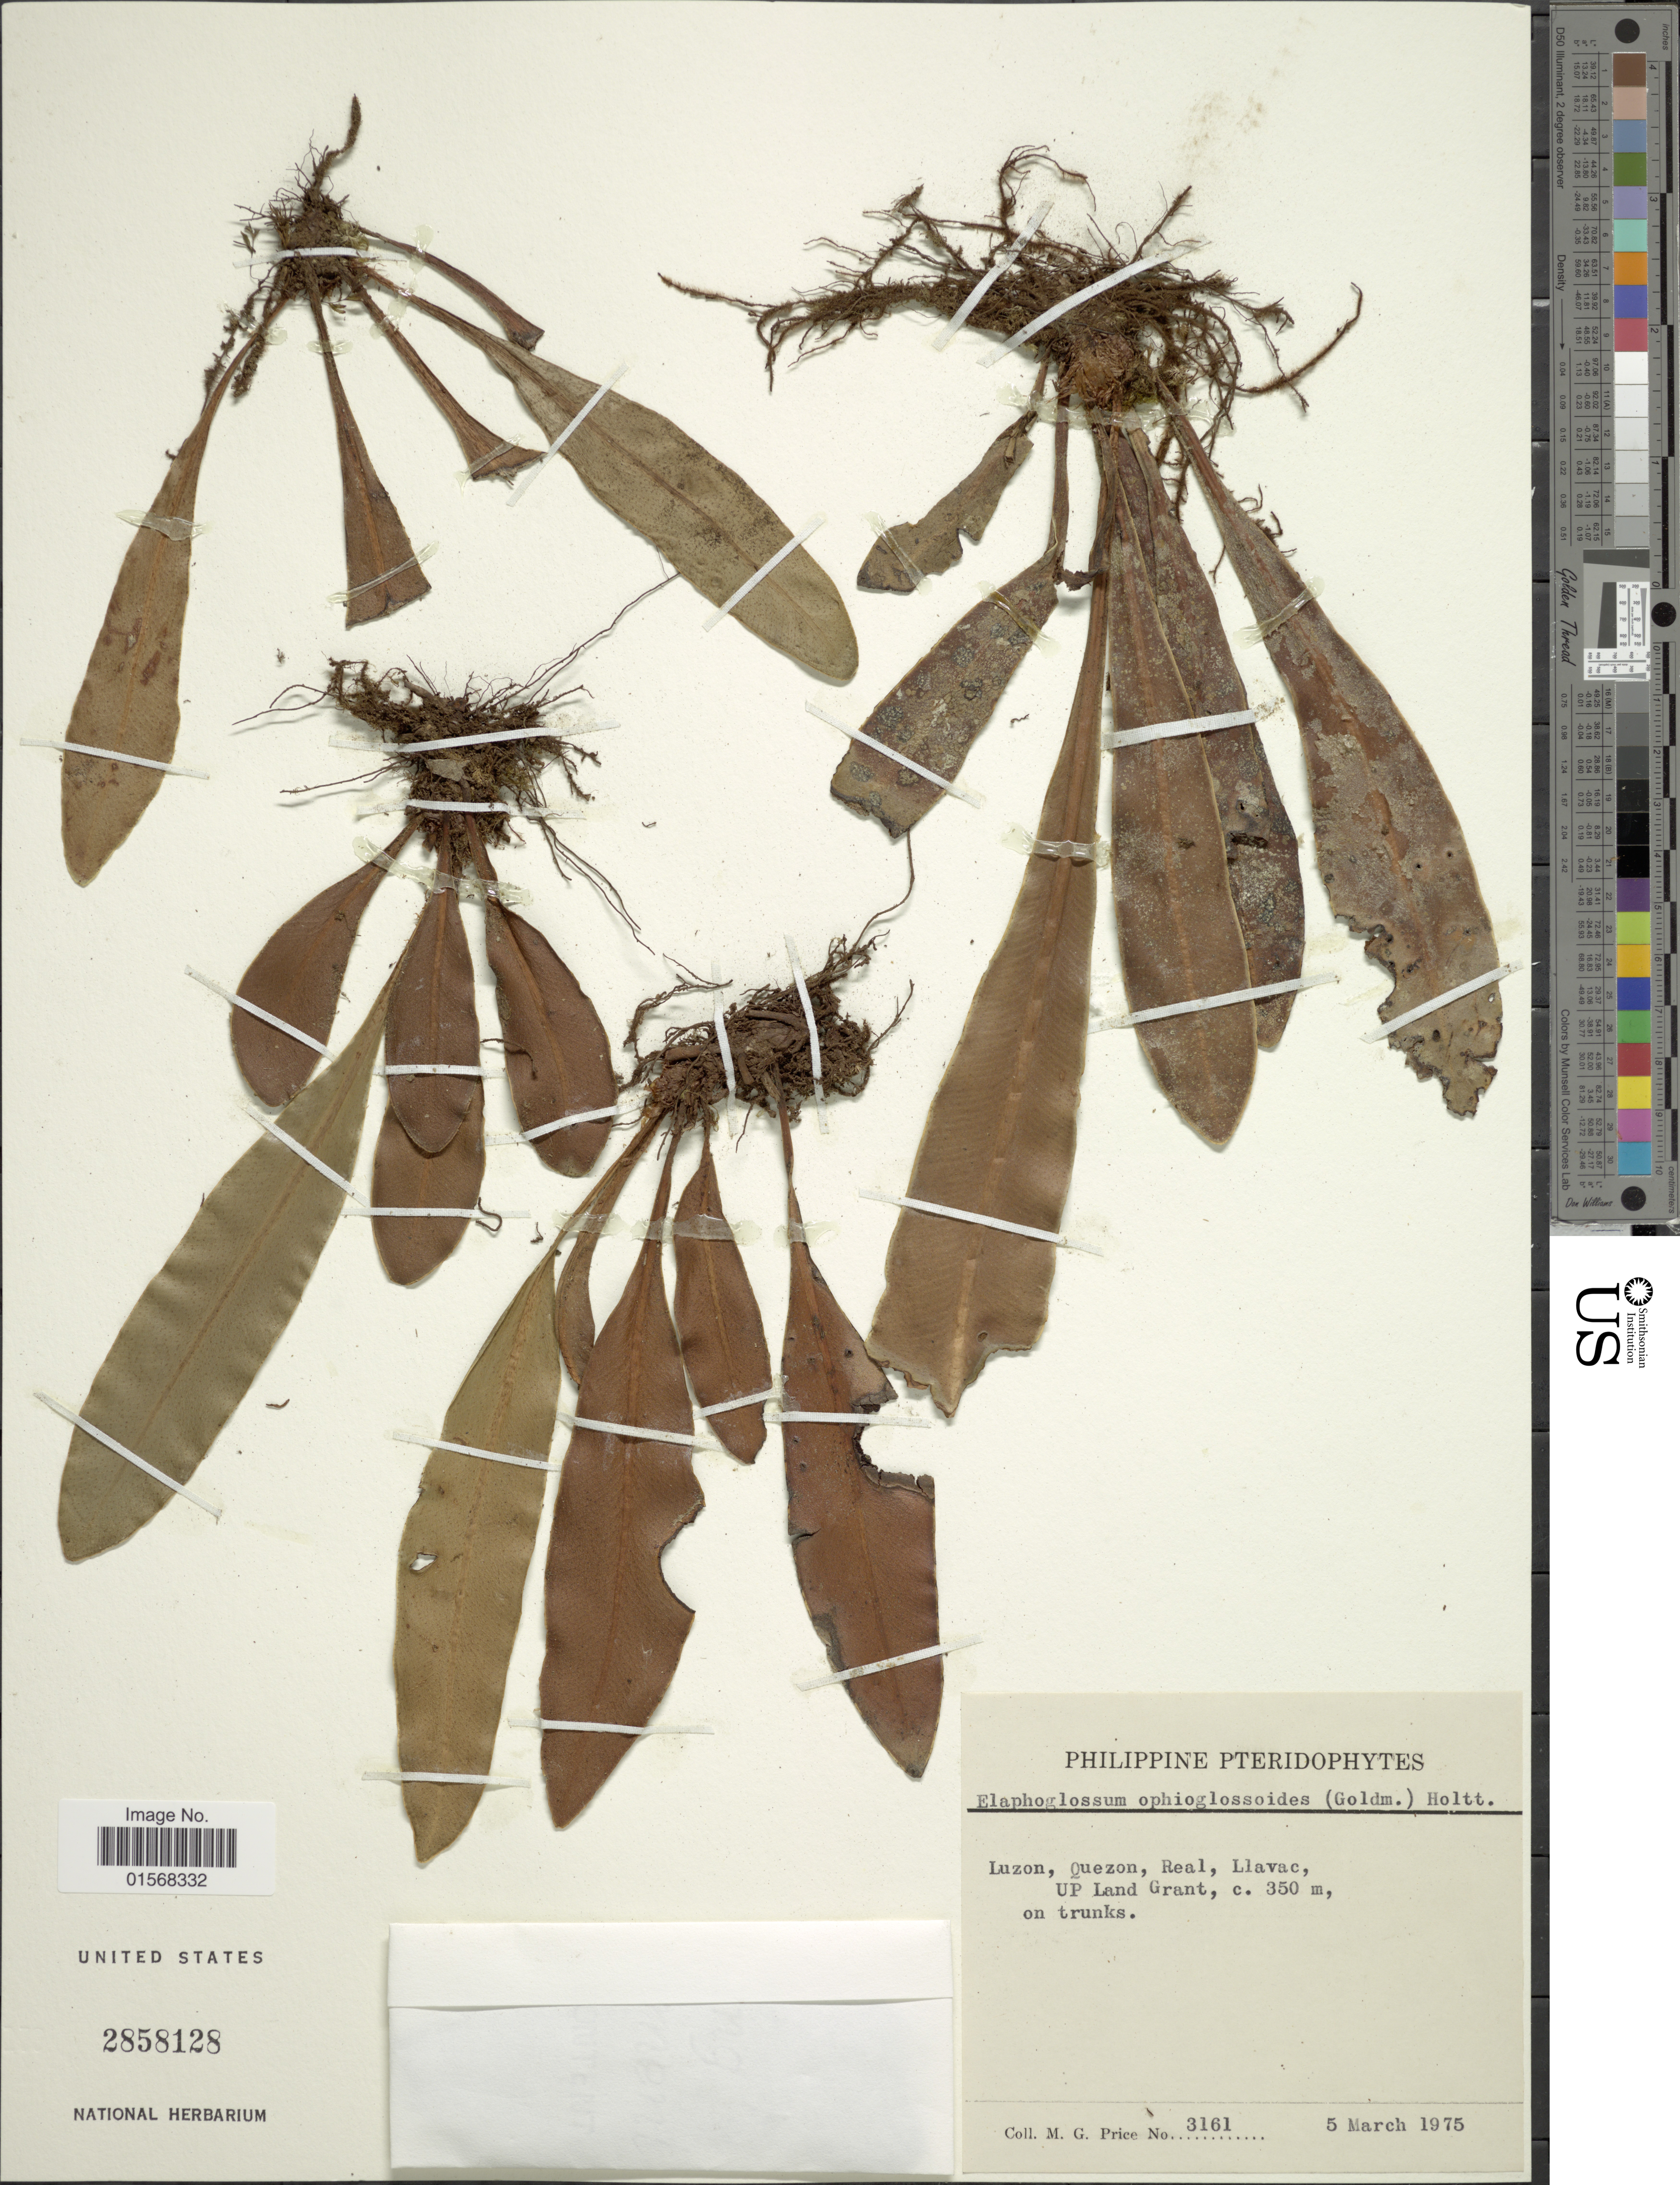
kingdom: Plantae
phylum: Tracheophyta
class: Polypodiopsida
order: Polypodiales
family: Dryopteridaceae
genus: Elaphoglossum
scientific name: Elaphoglossum ophioglossoides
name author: (Goldm.) Holttum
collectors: M. G. Price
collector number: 3161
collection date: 1975-03-05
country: Philippines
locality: Luzon, Quezon, Real, Llavac, UP Land Grant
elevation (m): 350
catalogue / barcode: US 2858128